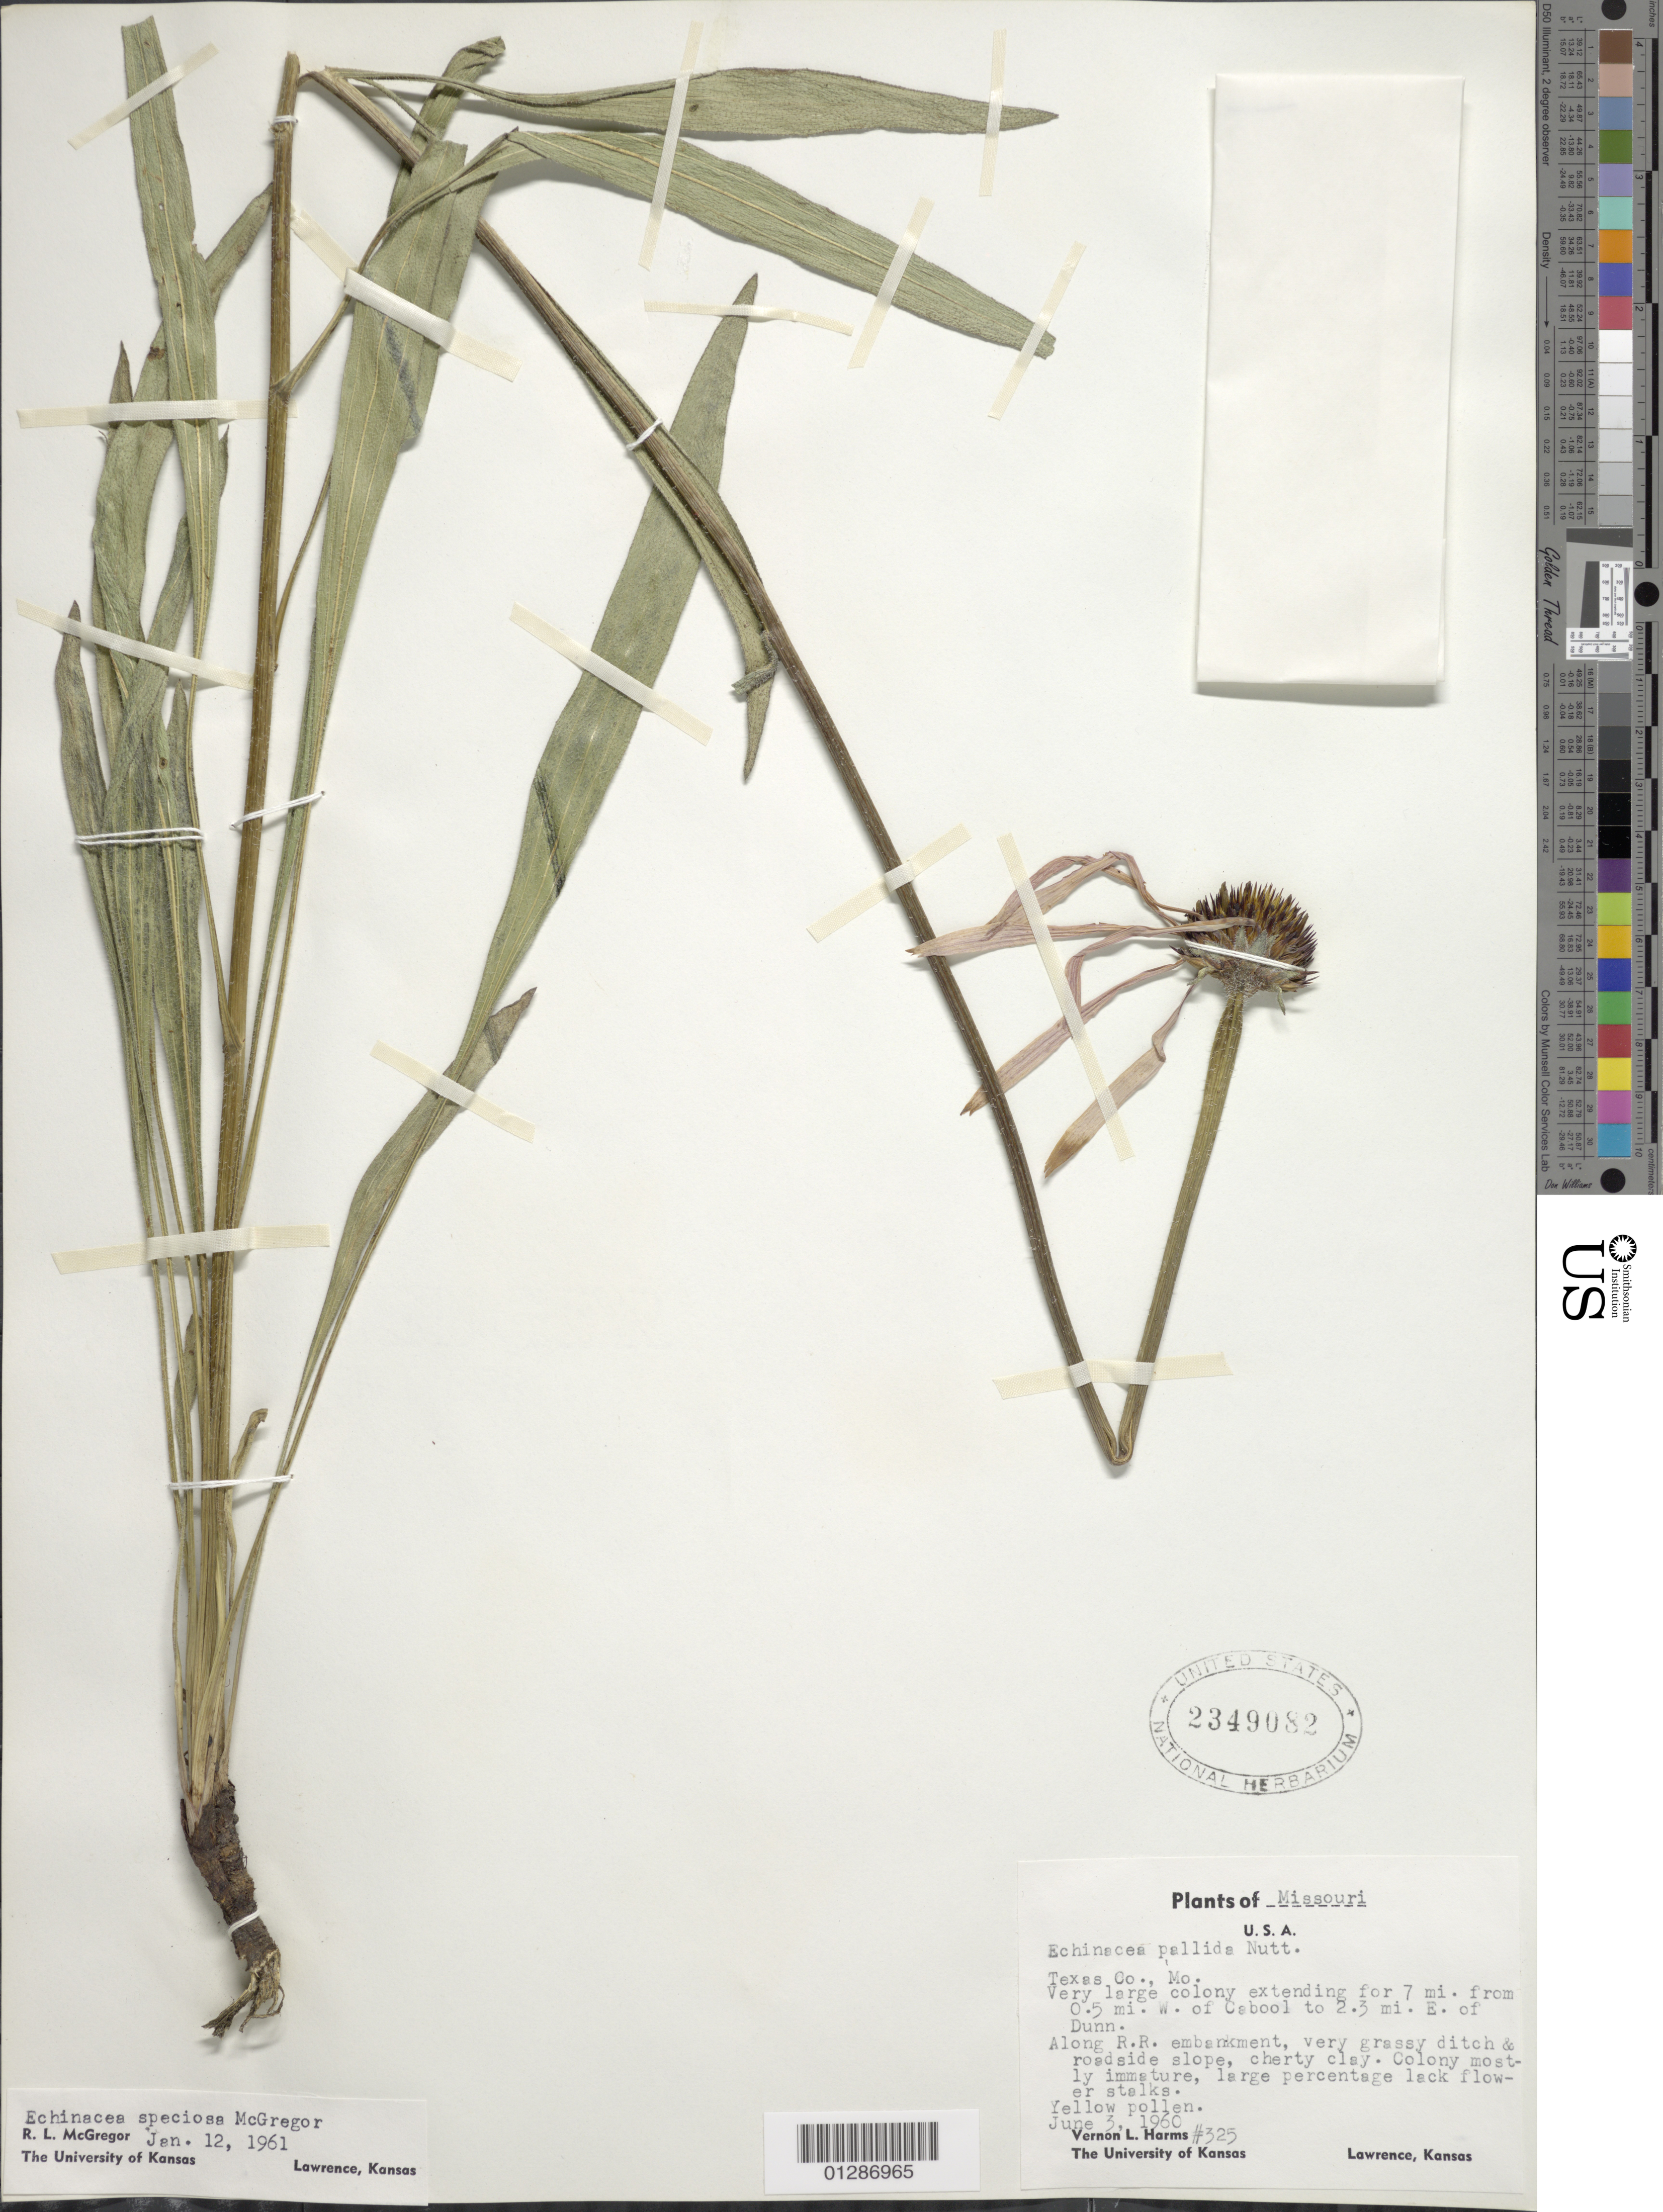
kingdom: Plantae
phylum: Tracheophyta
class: Magnoliopsida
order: Asterales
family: Asteraceae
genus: Echinacea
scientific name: Echinacea pallida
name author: (Nutt.) Nutt.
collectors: V. Harms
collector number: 325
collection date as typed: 3 Jun 1960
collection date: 1960-06-03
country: United States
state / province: Missouri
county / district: Texas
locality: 0.5 mi W of Cabool to 2.3 mi E of Dunn.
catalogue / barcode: US 2349082